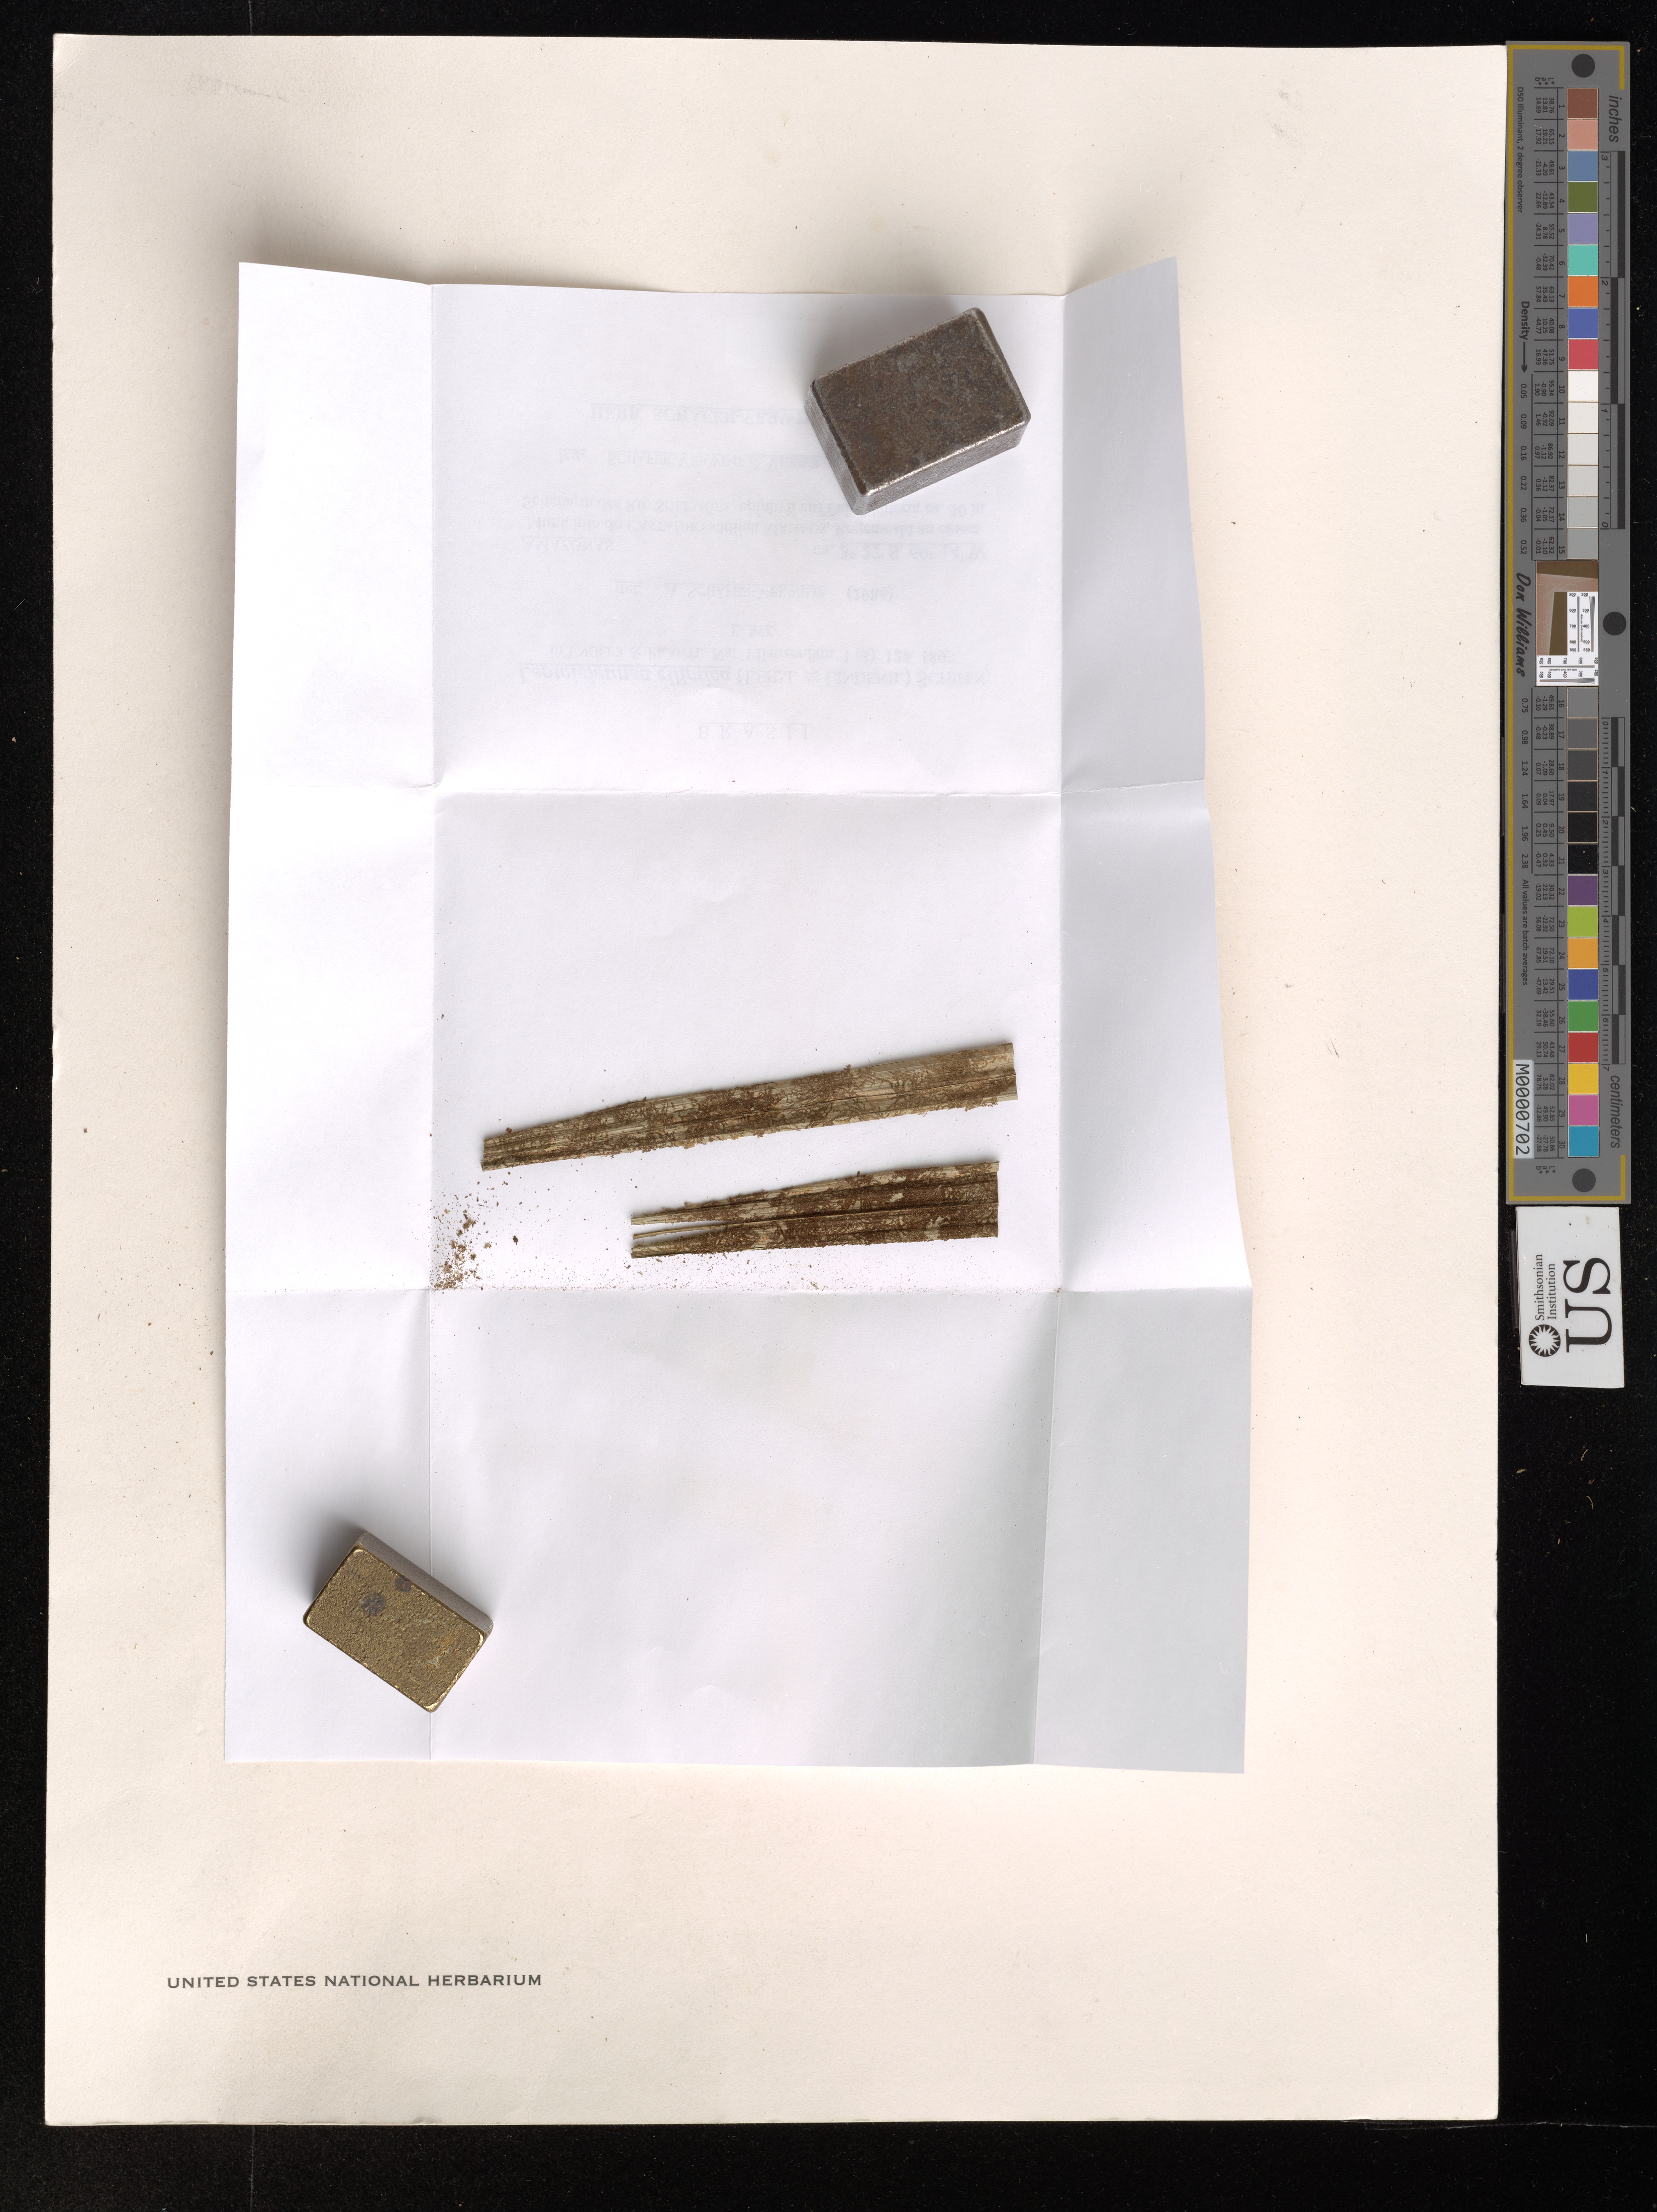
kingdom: Plantae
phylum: Marchantiophyta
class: Jungermanniopsida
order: Porellales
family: Lejeuneaceae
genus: Leptolejeunea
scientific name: Leptolejeunea elliptica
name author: (Lehm. & Lindenb.) Besch.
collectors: A. Schäfer-Verwimp & Verwimp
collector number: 7220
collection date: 1986-07-18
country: Brazil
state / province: Amazonas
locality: Municipio do Castanho südlich Manaus, Regenwald an einem Seitenarm des Rio Solemões, epiphyll auf Palmblättern.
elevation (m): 30